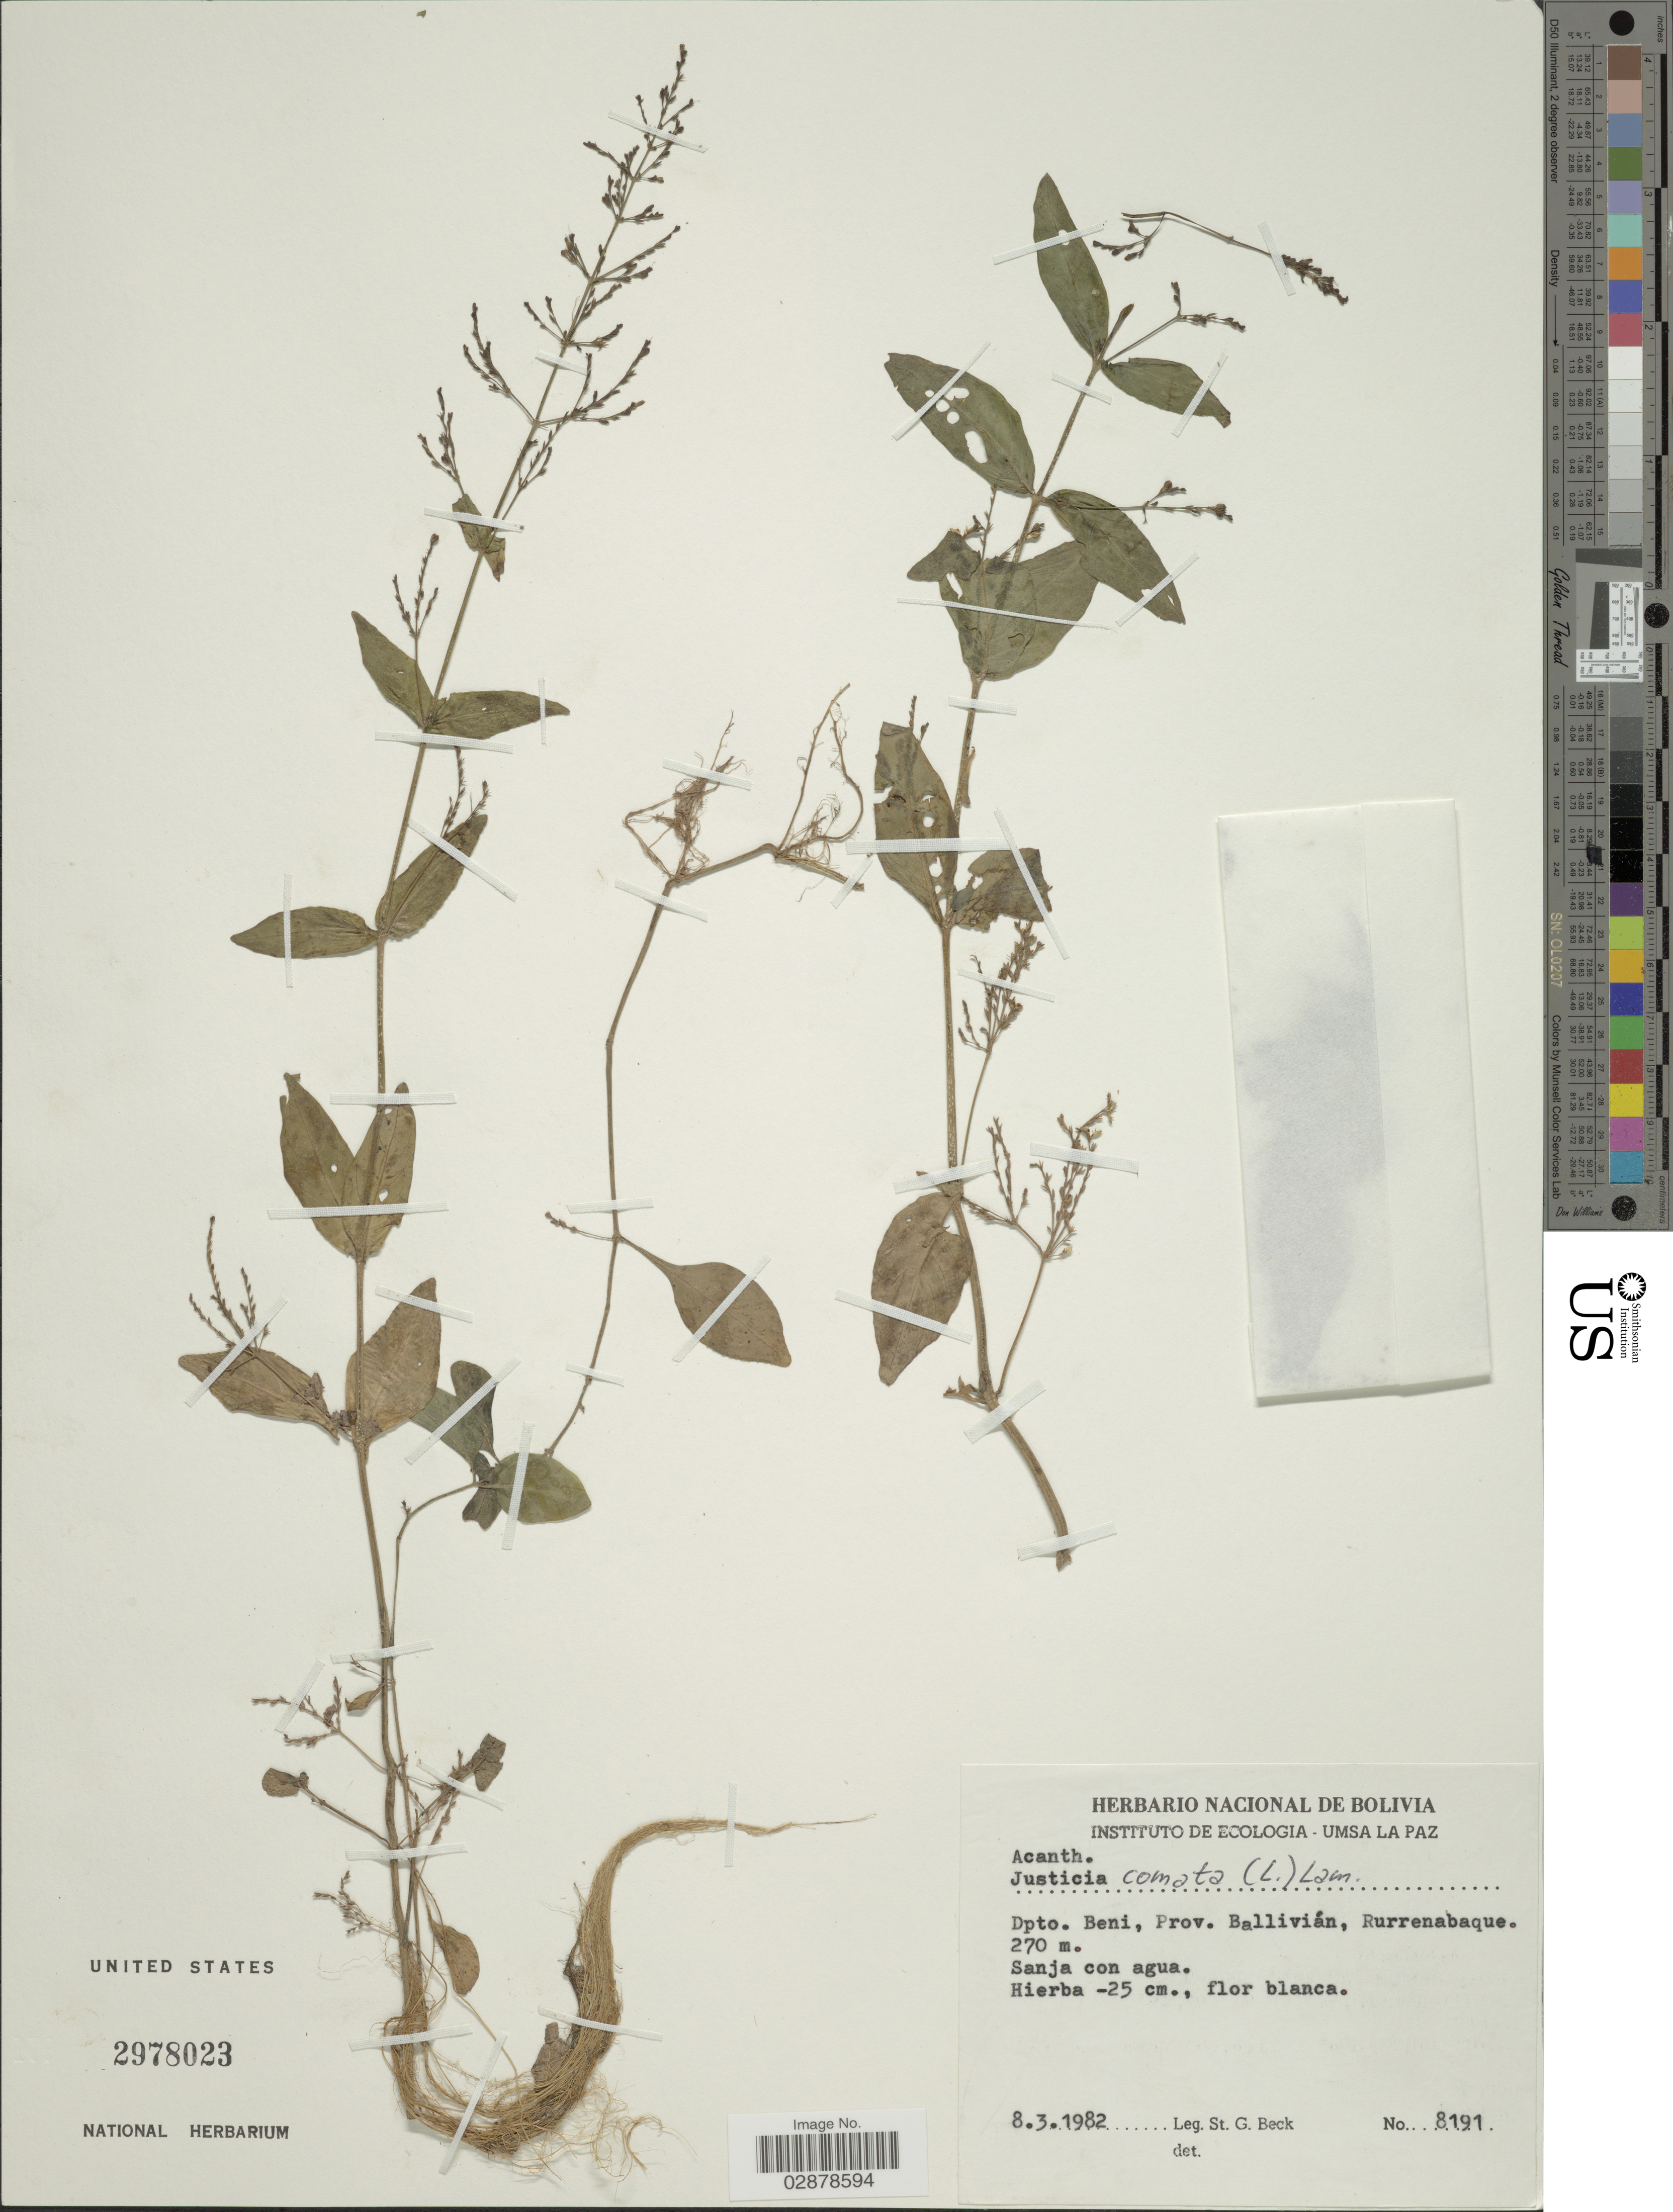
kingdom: Plantae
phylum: Tracheophyta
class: Magnoliopsida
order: Lamiales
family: Acanthaceae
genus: Justicia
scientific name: Justicia comata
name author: (L.) Lam.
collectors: S. G. Beck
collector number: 8191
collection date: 1982-03-08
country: Bolivia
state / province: Beni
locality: Dpto. Beni, Prov. Ballivian, Rurrenabaque.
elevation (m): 270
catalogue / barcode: US 2978023